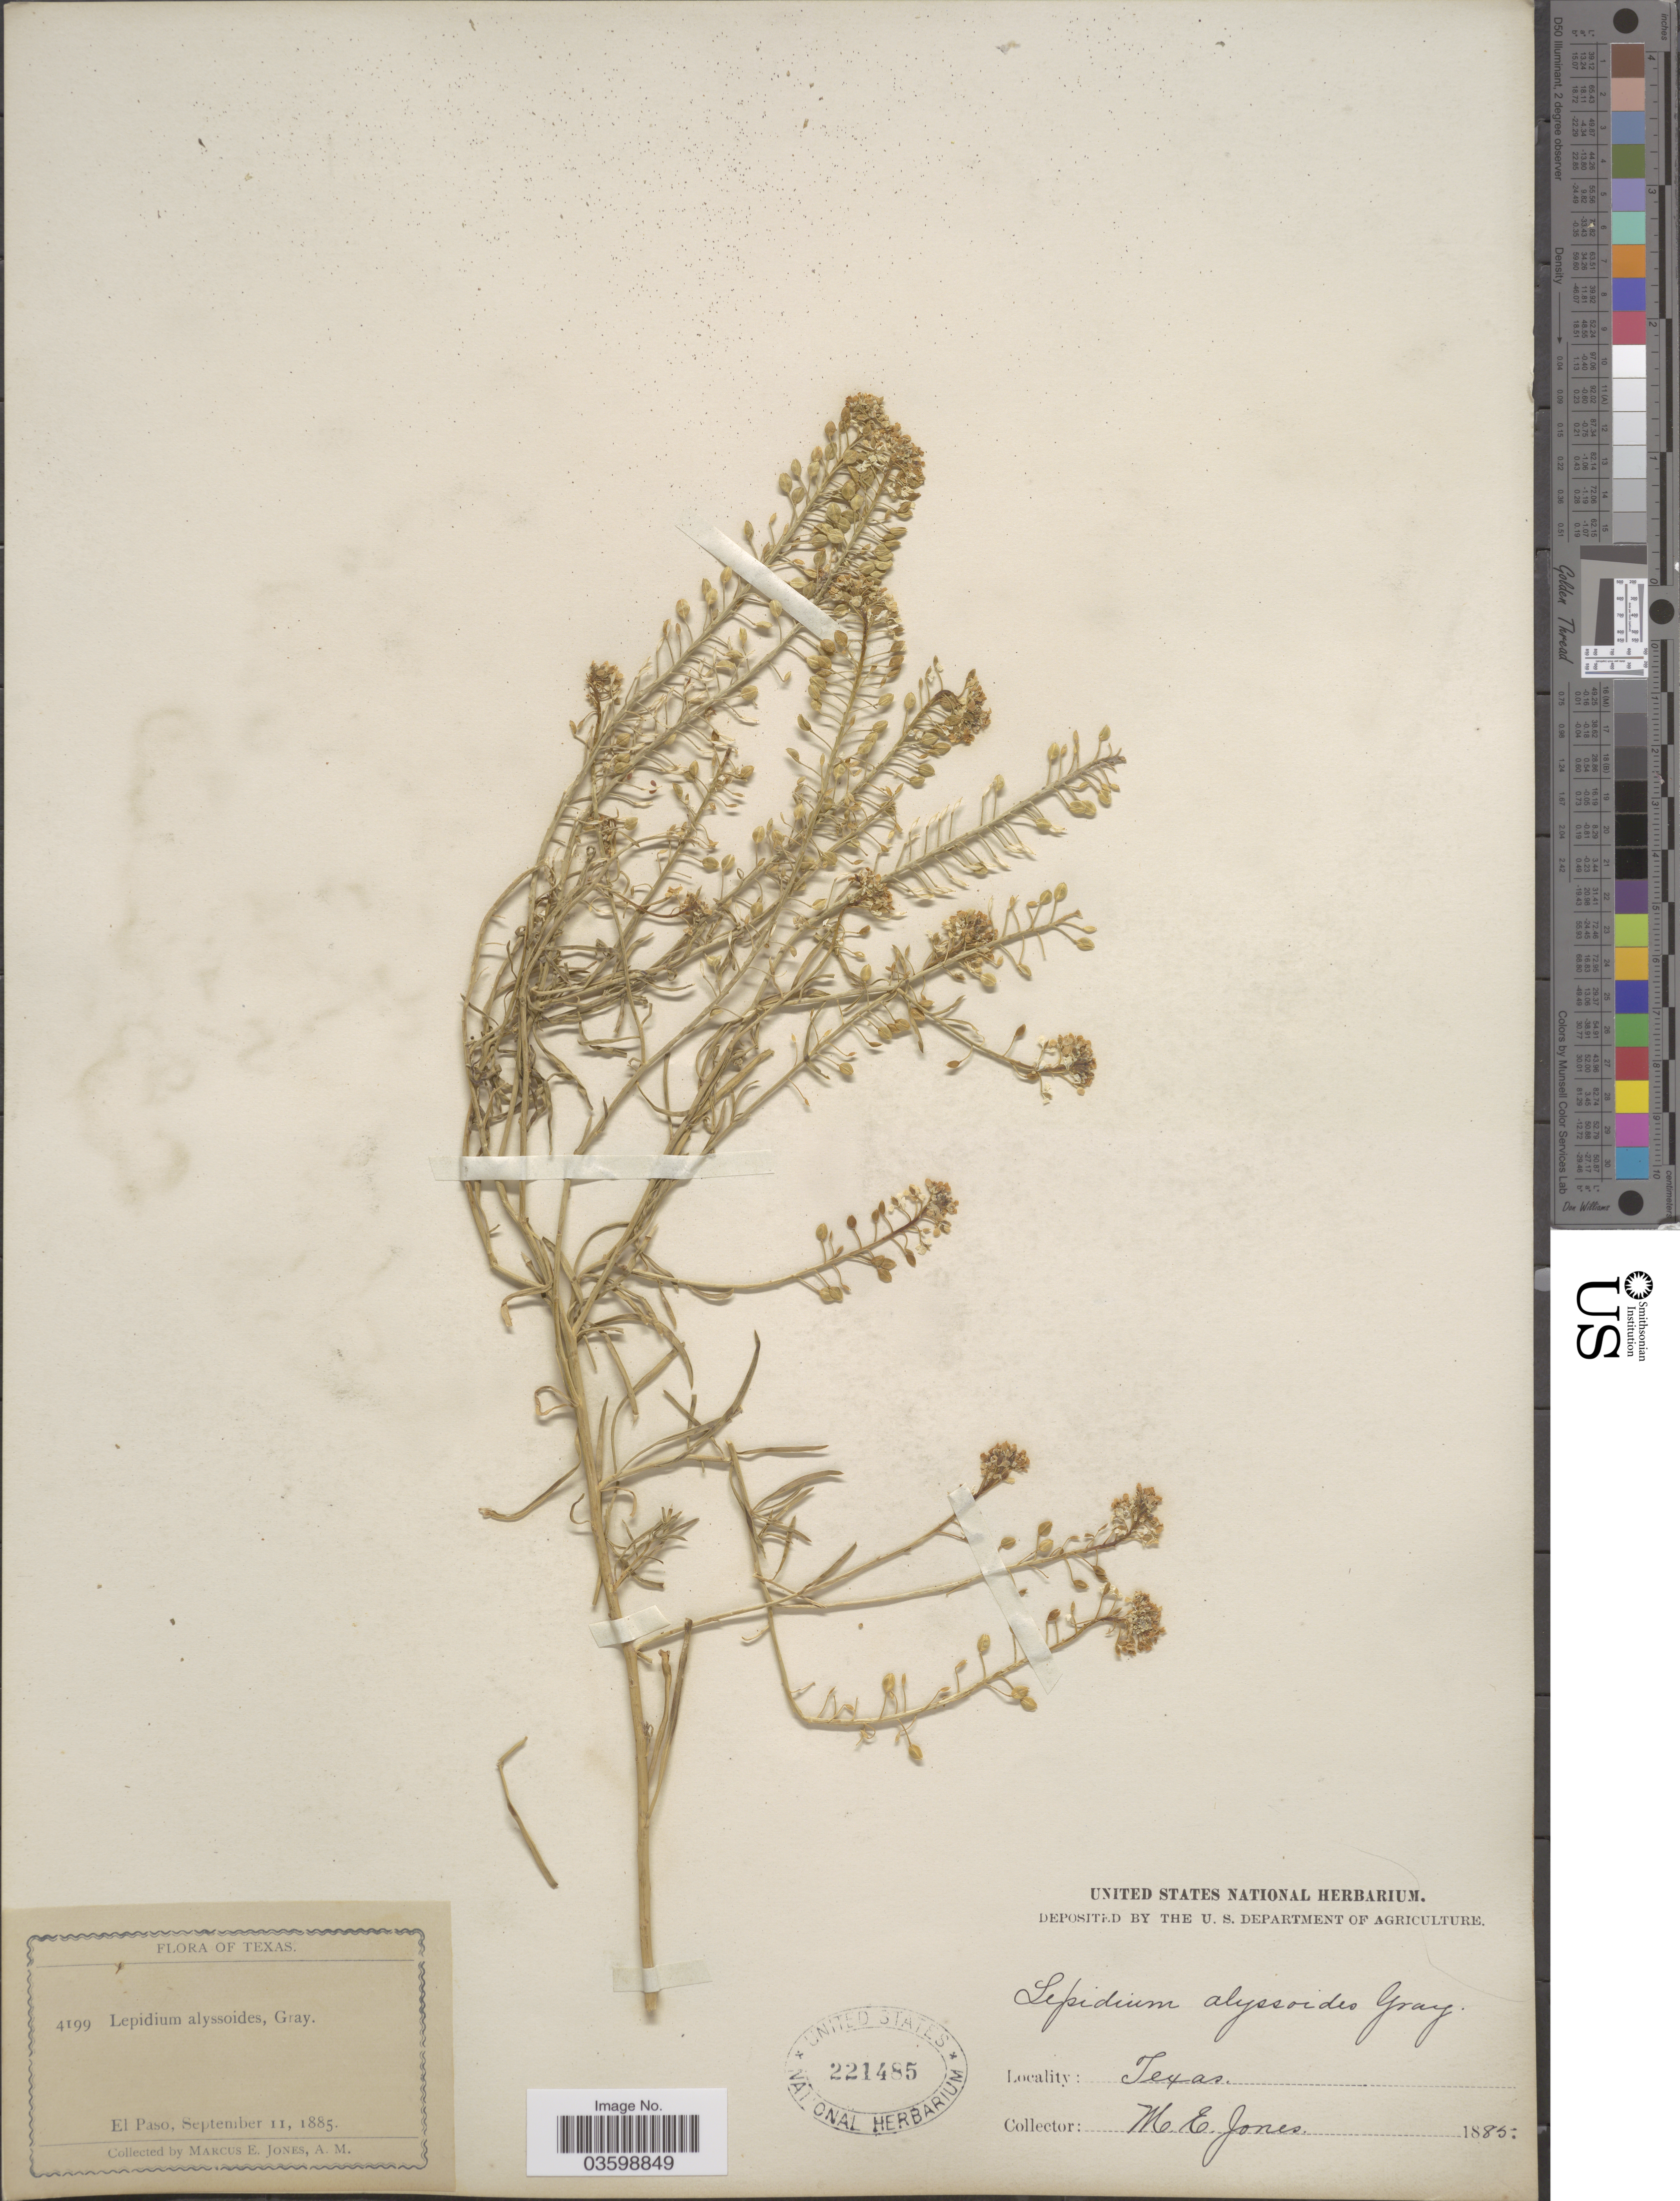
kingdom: Plantae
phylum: Tracheophyta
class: Magnoliopsida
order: Brassicales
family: Brassicaceae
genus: Lepidium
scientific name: Lepidium montanum var. alyssoides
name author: (A. Gray) M.E. Jones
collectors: M. E. Jones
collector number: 4199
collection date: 1885-09-11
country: United States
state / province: Texas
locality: El Paso.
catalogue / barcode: US 221485